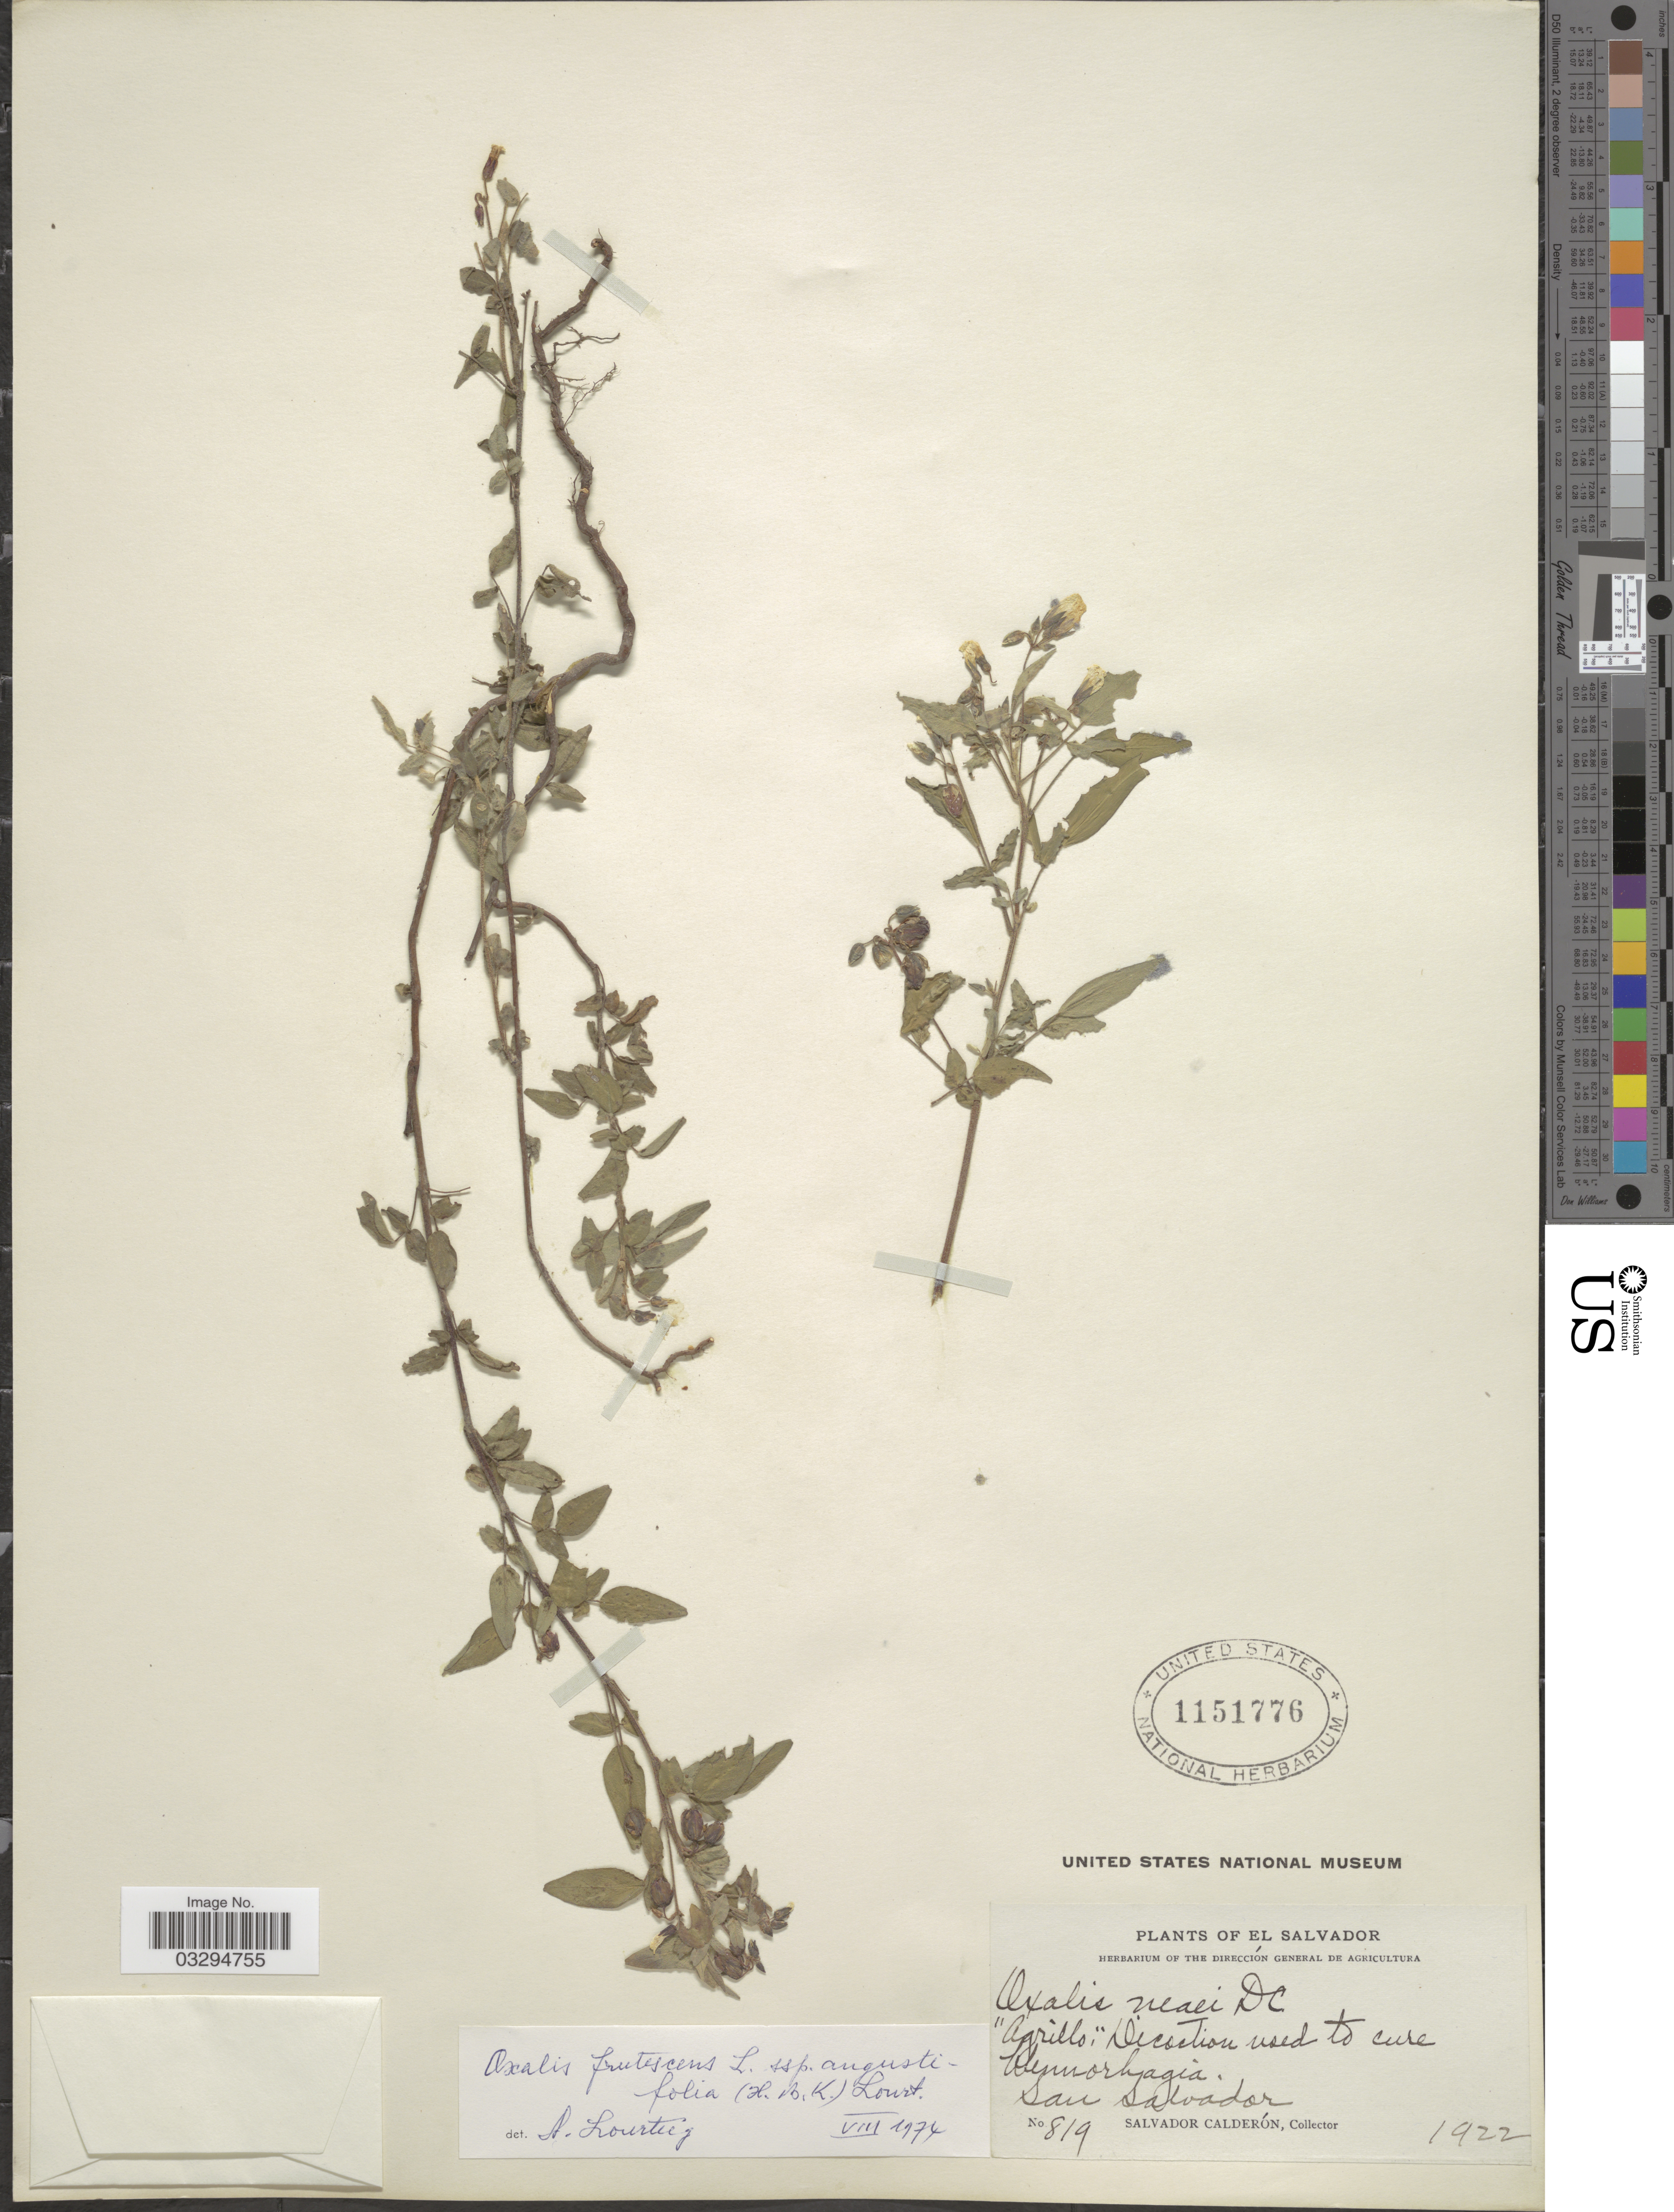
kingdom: Plantae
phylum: Tracheophyta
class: Magnoliopsida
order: Oxalidales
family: Oxalidaceae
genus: Oxalis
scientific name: Oxalis frutescens subsp. angustifolia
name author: (Kunth) Lourteig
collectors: S. Calderón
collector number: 819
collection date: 1922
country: El Salvador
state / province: San Salvador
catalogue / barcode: US 1151776